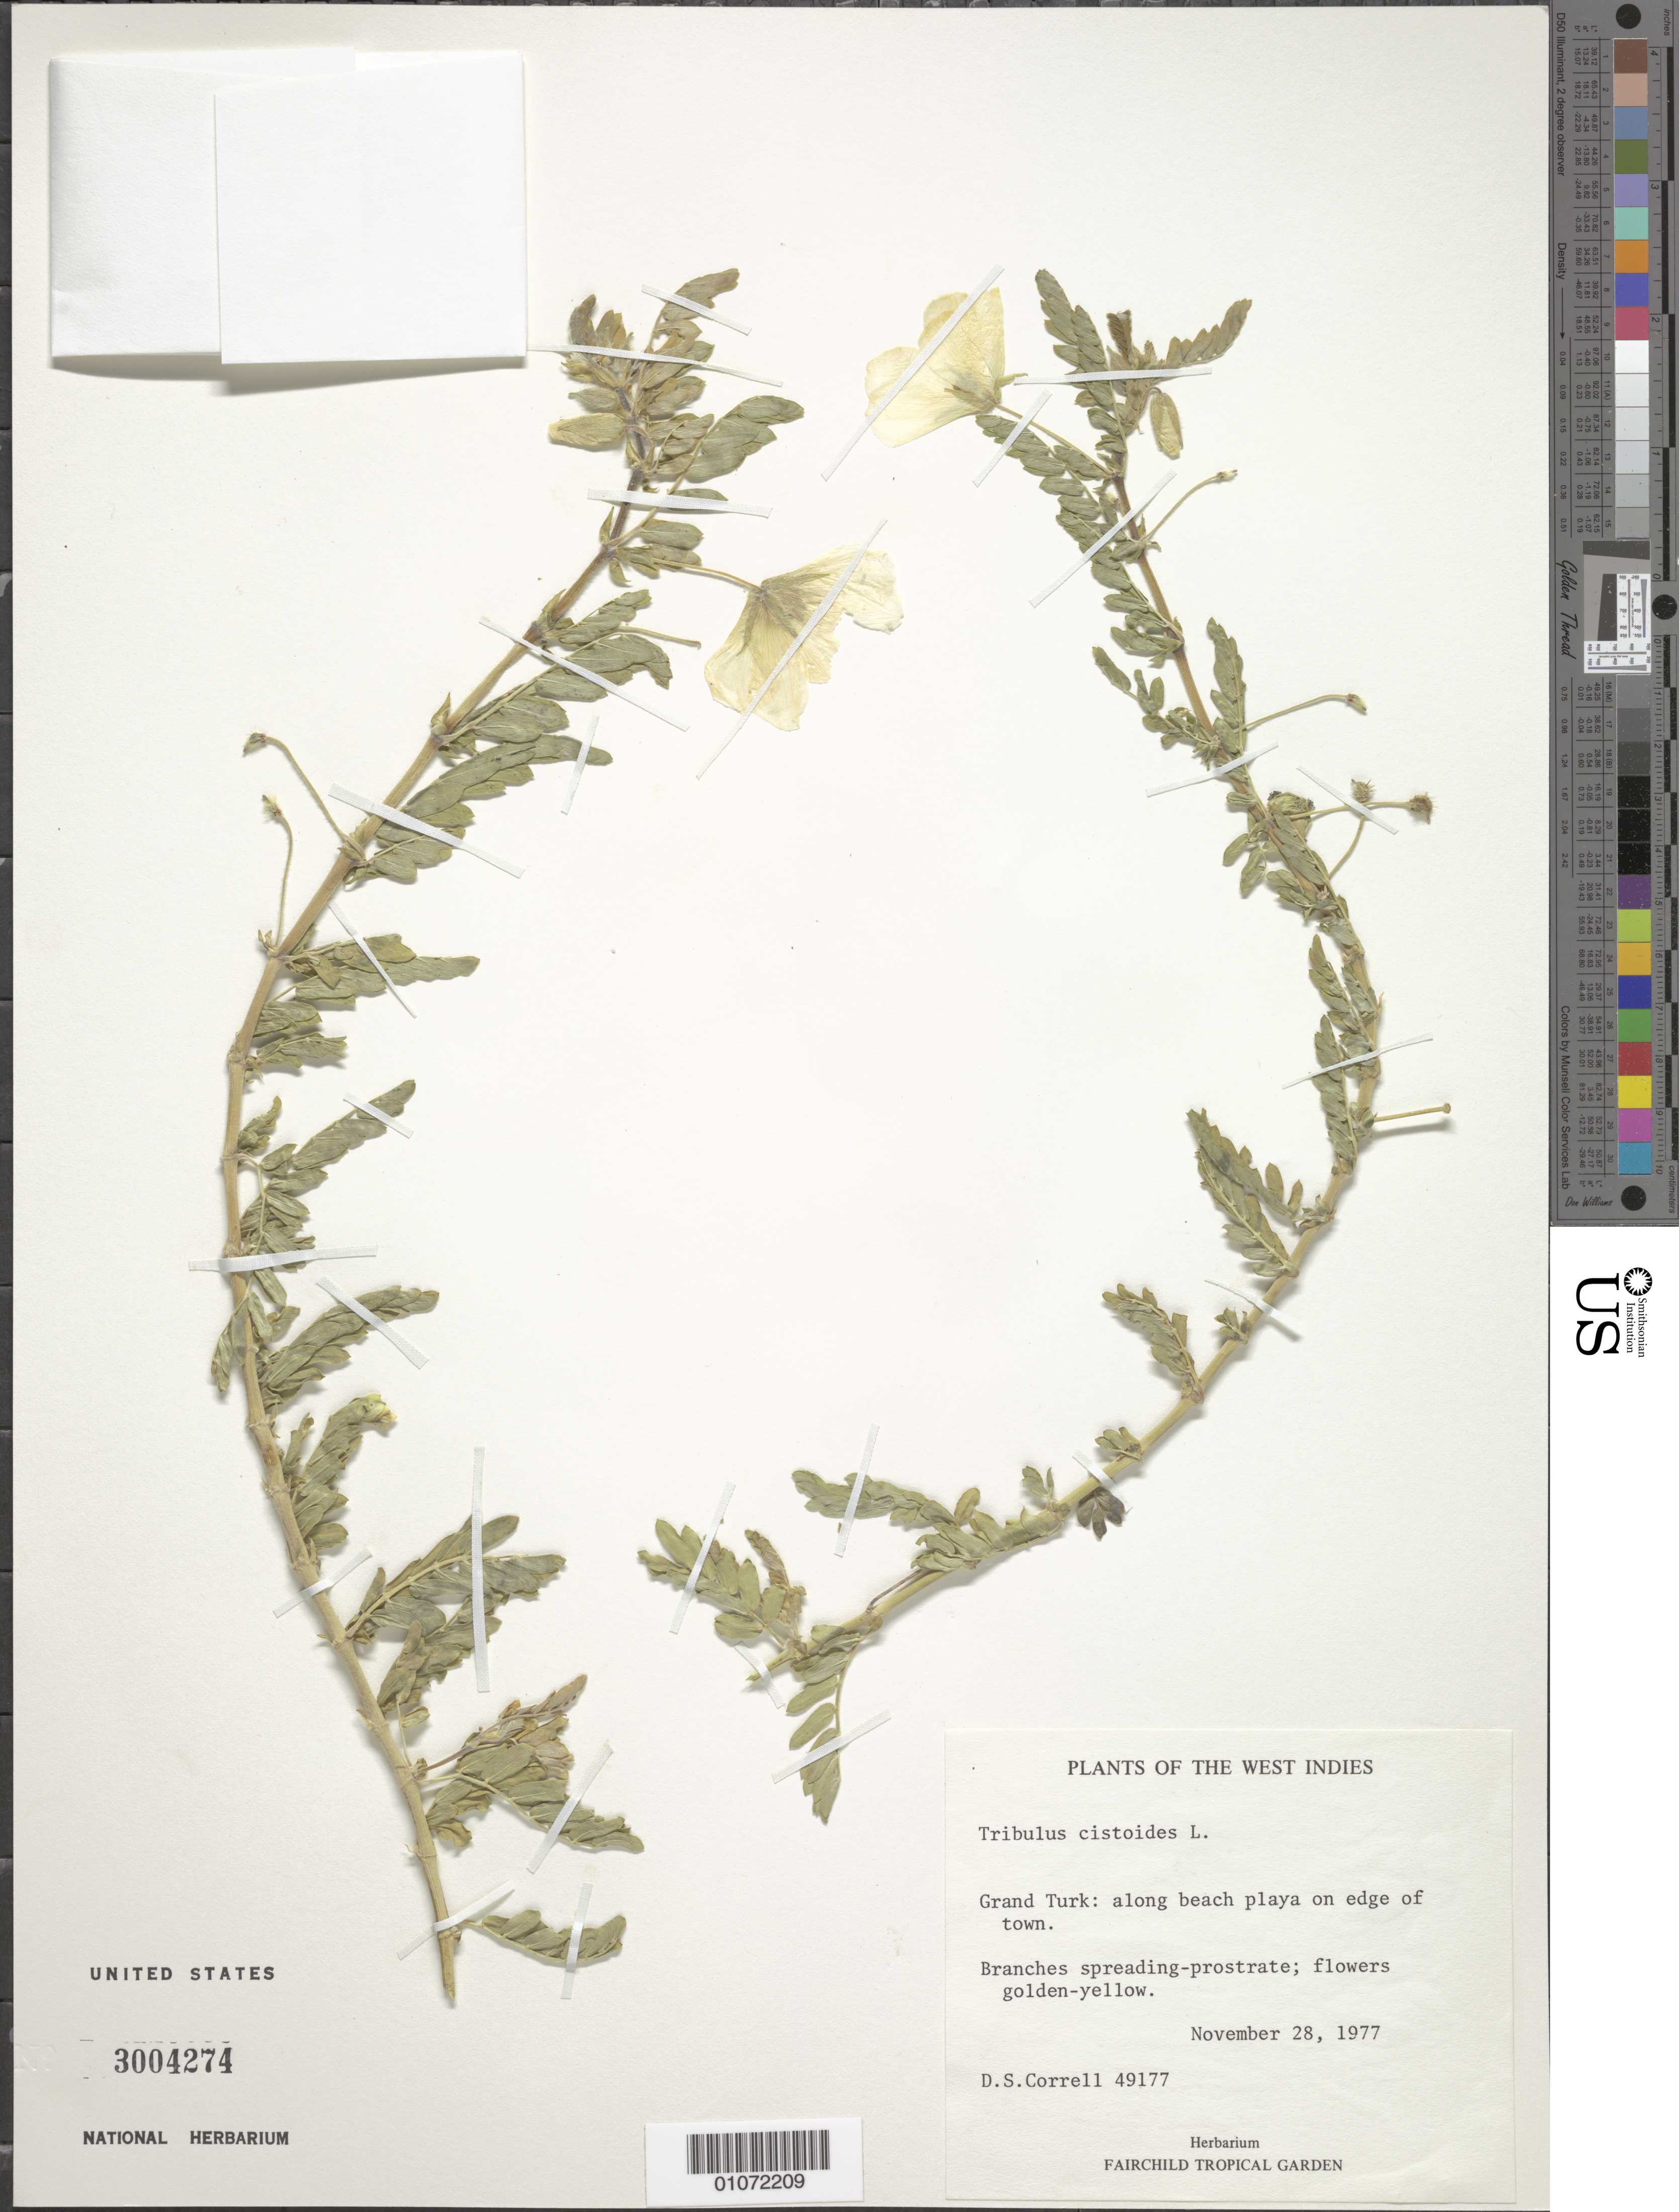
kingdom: Plantae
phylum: Tracheophyta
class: Magnoliopsida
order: Zygophyllales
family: Zygophyllaceae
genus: Tribulus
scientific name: Tribulus cistoides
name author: L.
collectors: D. S. Correll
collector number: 49177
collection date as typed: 28 Nov 1977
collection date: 1977-11-28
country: Bahamas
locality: Grand Turk: along beach playa on edge of town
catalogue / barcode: US 3004274